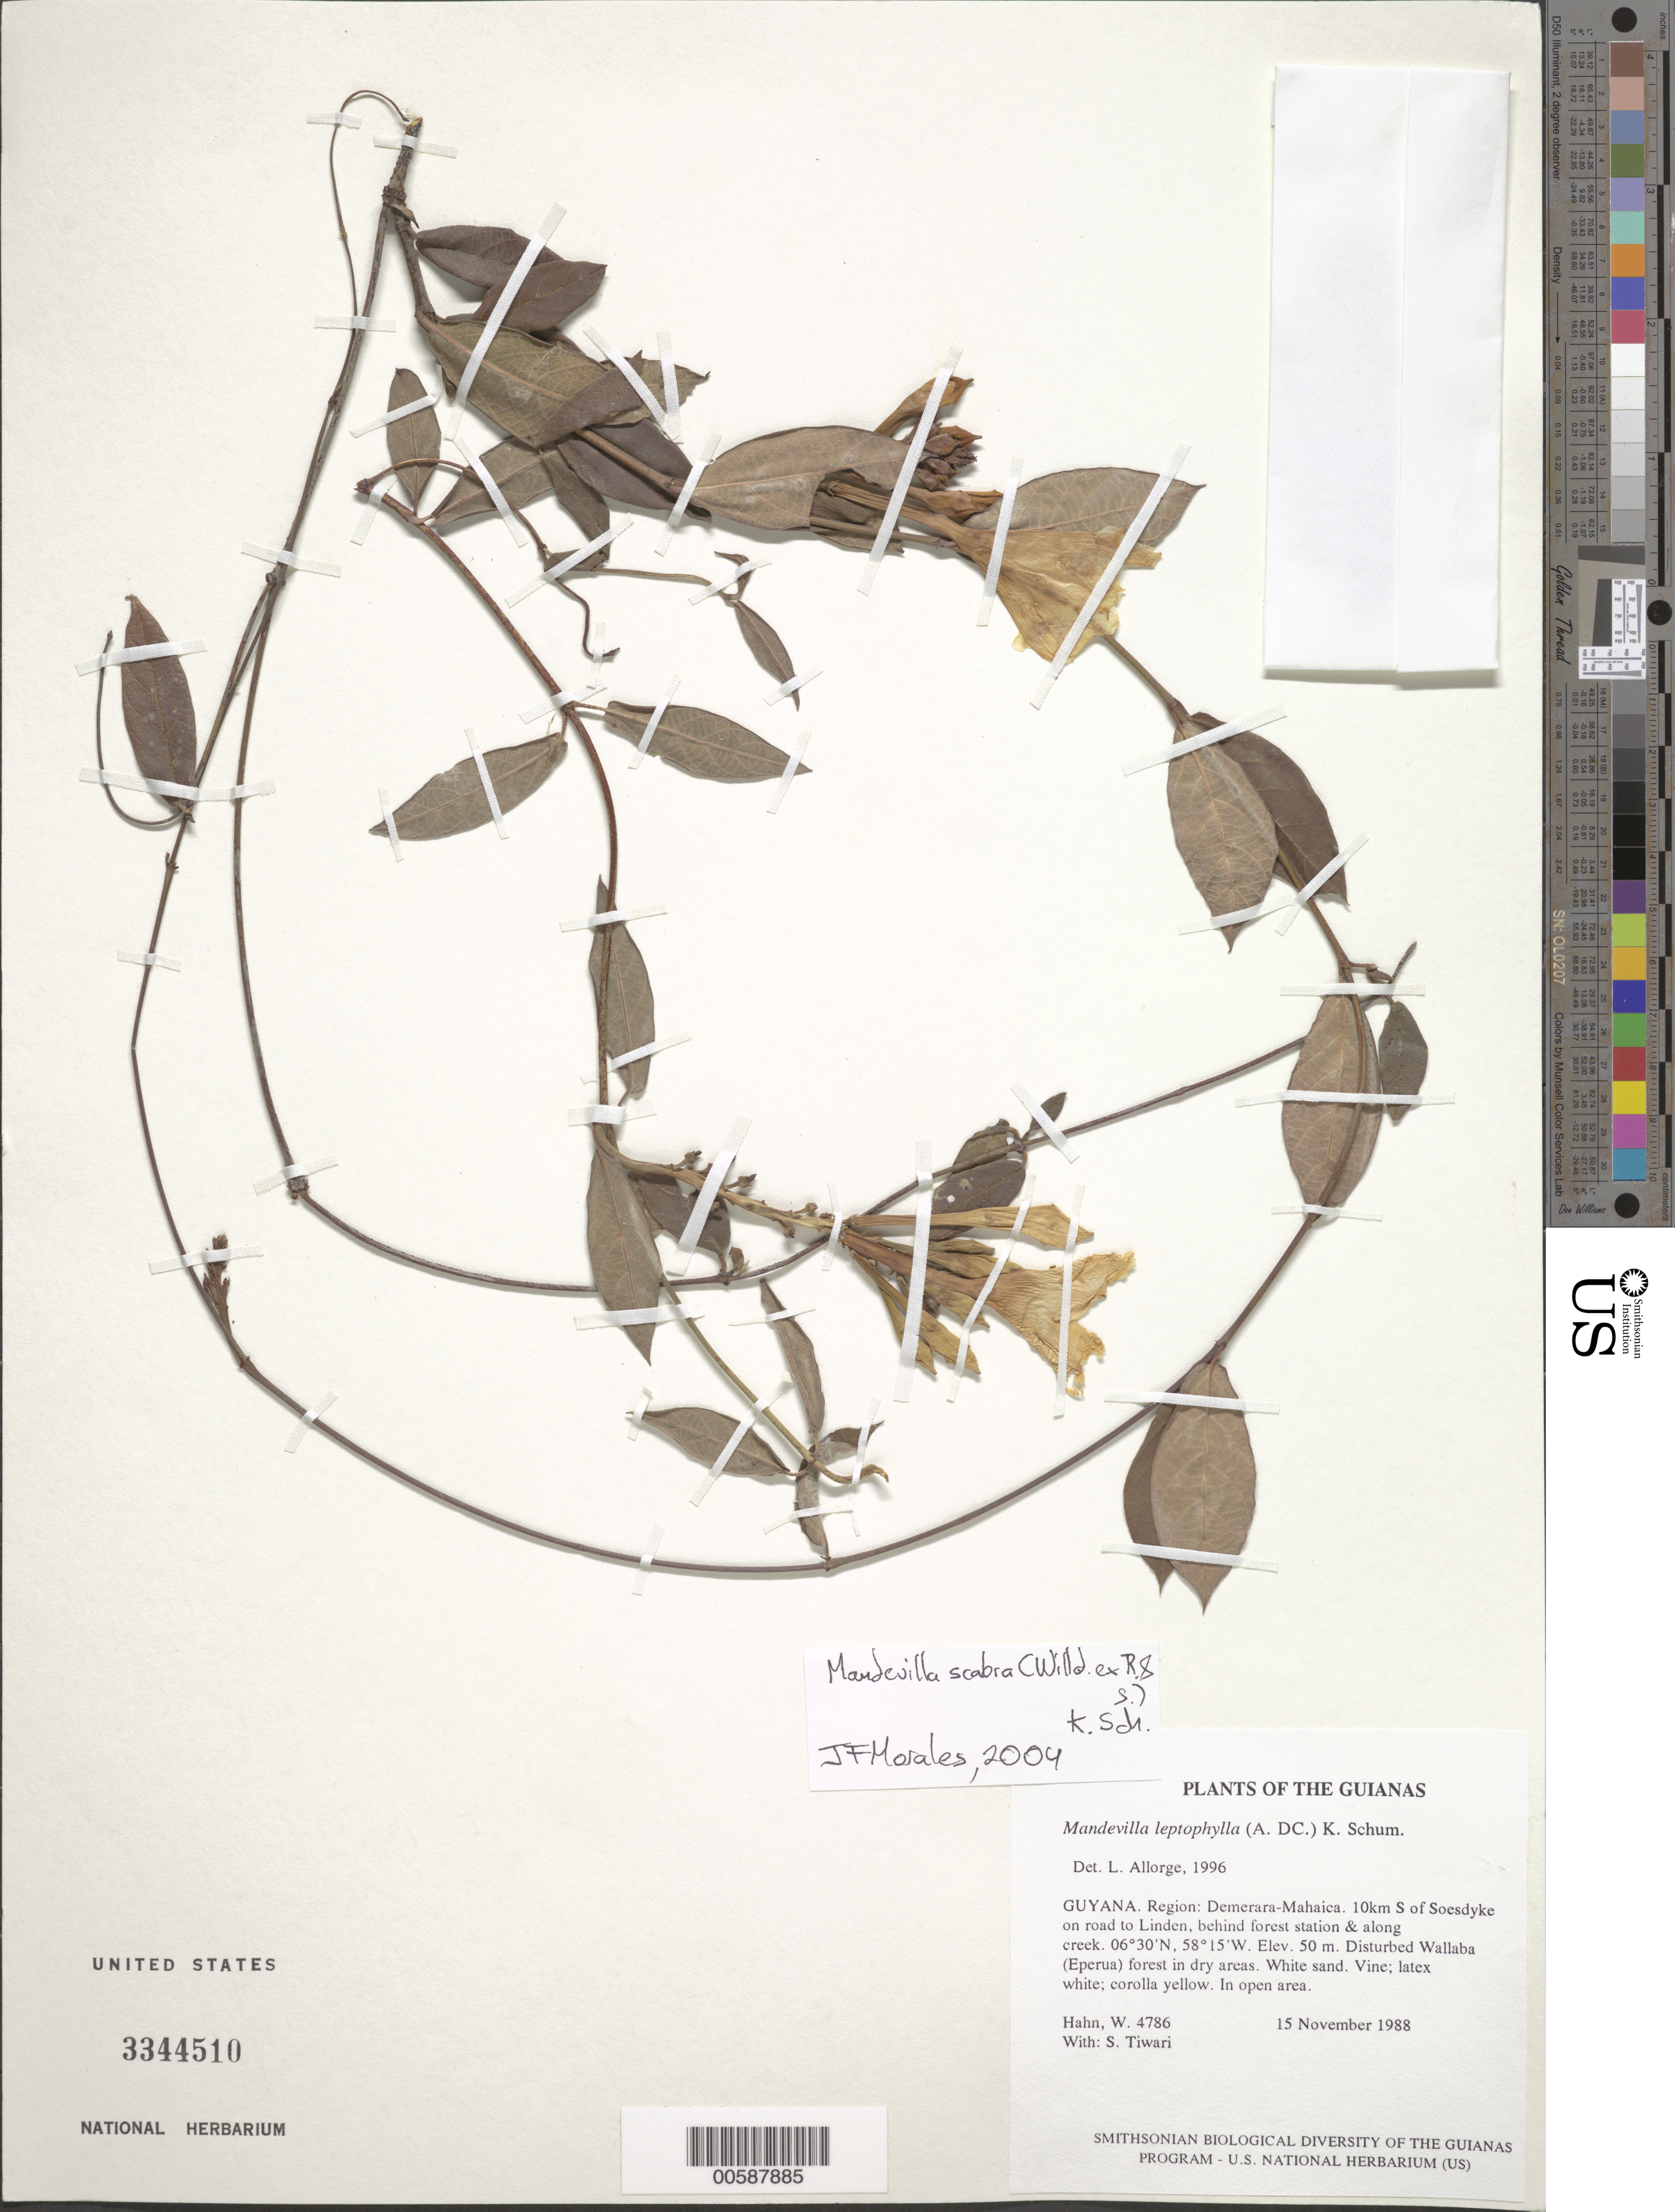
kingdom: Plantae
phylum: Tracheophyta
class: Magnoliopsida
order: Gentianales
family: Apocynaceae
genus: Mandevilla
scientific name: Mandevilla scabra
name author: (Hoffmanns. ex Roem. & Schult.) K. Schum.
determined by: Allorge, L.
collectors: W. Hahn & S. Tiwari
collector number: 4786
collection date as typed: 15 November 1988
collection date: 1988-11-15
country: Guyana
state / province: Demerara-Mahaica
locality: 10km S of Soesdyke on road to Linden, behind forest station & along creek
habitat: Disturbed Wallaba (Eperua) forest in dry areas. White sand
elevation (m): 50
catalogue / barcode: US 3344510